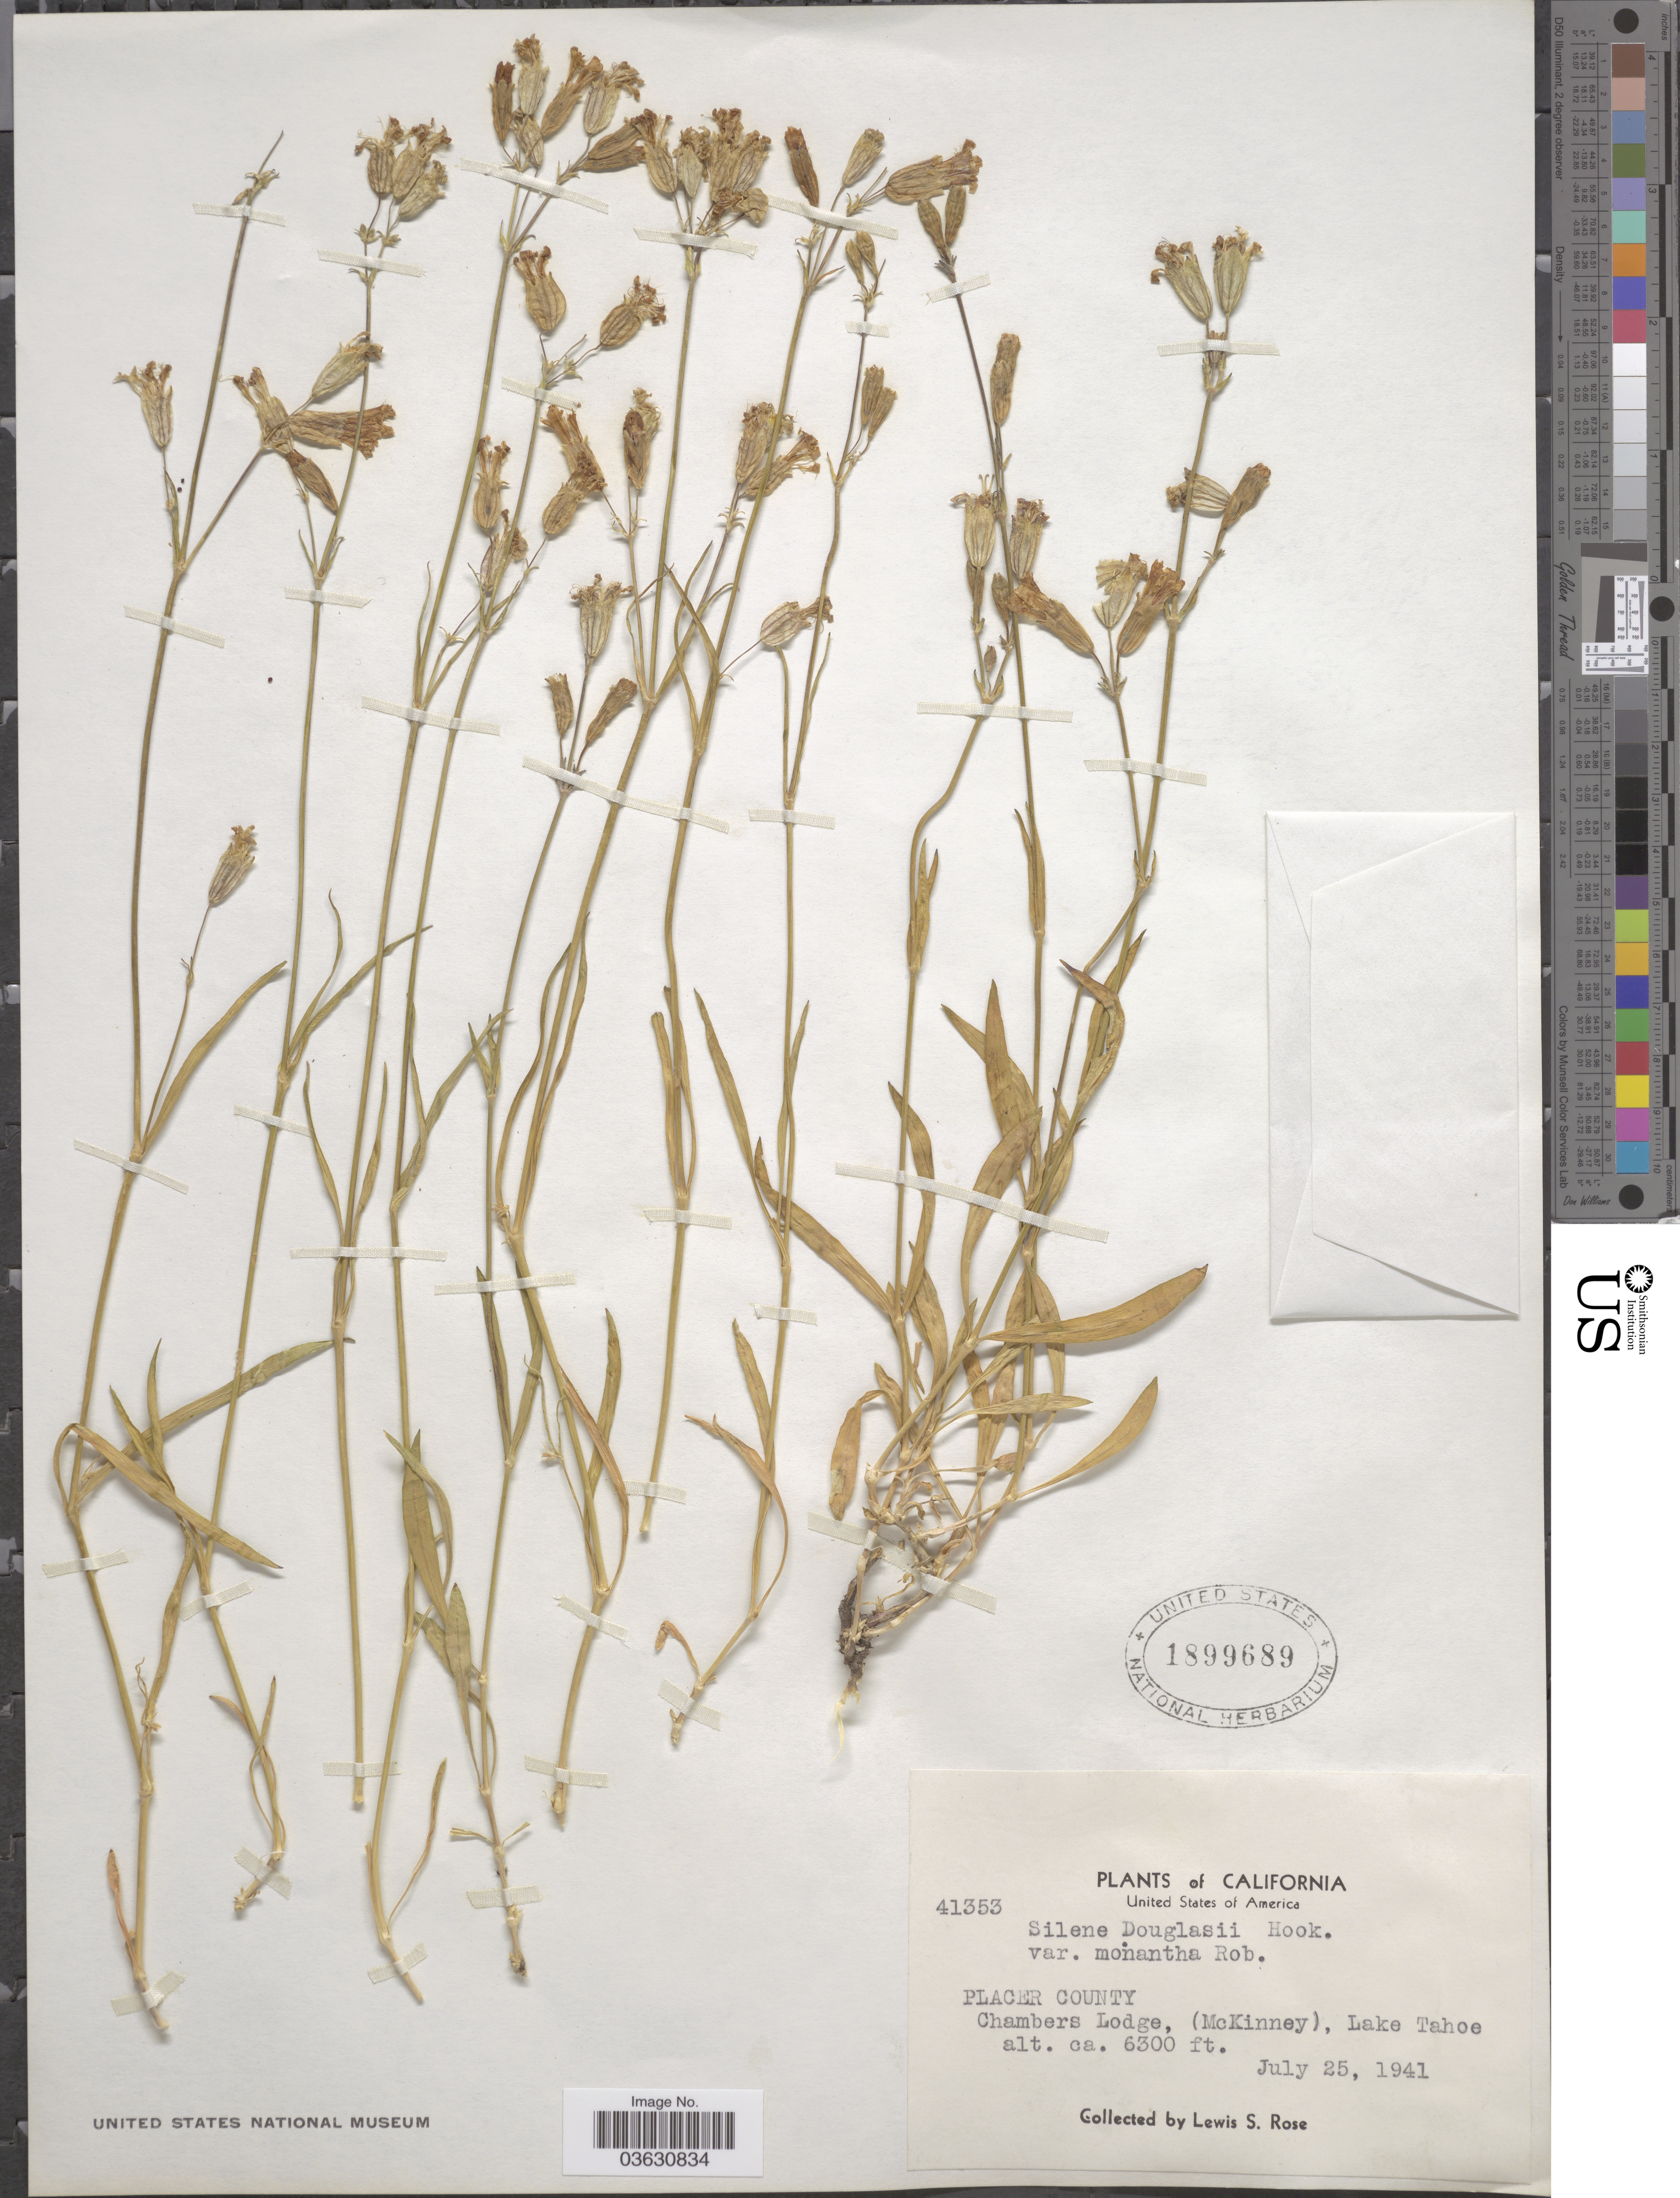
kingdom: Plantae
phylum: Tracheophyta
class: Magnoliopsida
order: Caryophyllales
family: Caryophyllaceae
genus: Silene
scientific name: Silene douglasii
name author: Hook.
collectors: L. S. Rose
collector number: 41353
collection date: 1941-07-25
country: United States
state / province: California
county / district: Placer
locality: Placer County. Chambers Lodge, (McKinney), Lake Tahoe.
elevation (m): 1920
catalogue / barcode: US 1899689